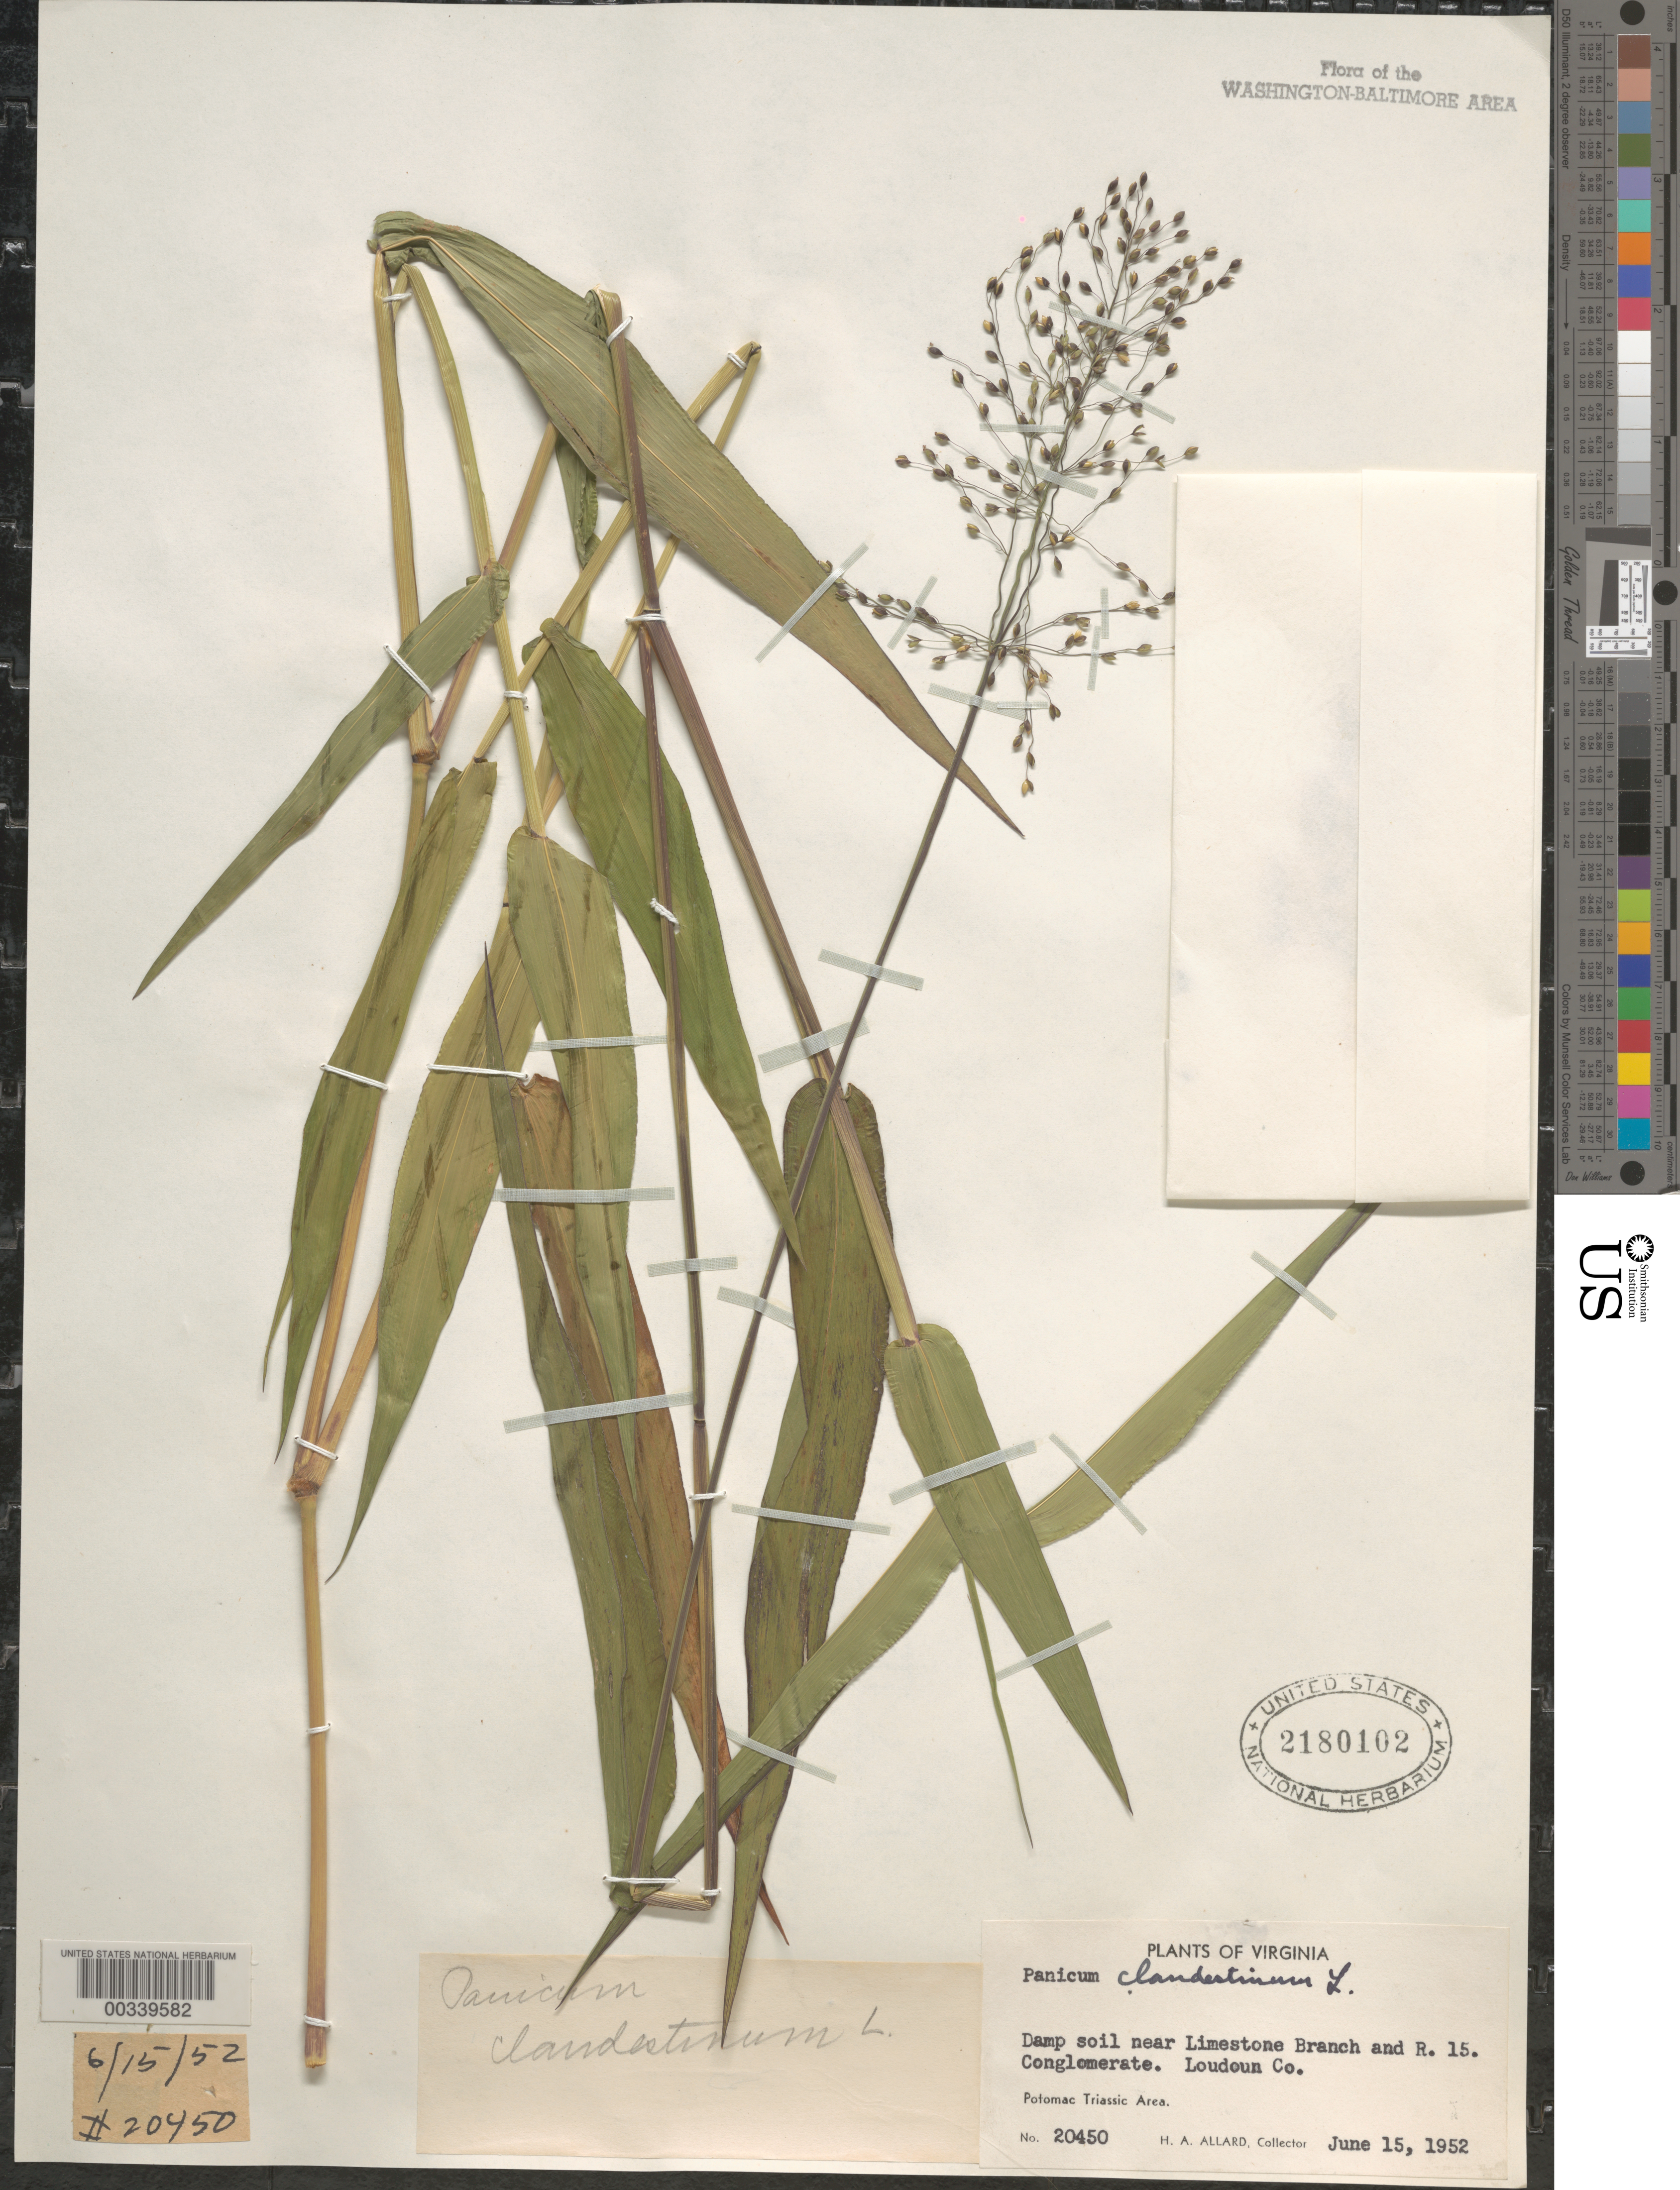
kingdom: Plantae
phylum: Tracheophyta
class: Liliopsida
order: Poales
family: Poaceae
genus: Dichanthelium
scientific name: Dichanthelium clandestinum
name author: (L.) Gould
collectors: H. A. Allard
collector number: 20450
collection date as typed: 15 Jun 1952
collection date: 1952-06-15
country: United States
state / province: Virginia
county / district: Fairfax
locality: Cub Run from R 211 Bull Run Mts.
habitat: Damp soil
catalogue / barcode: US 2180102